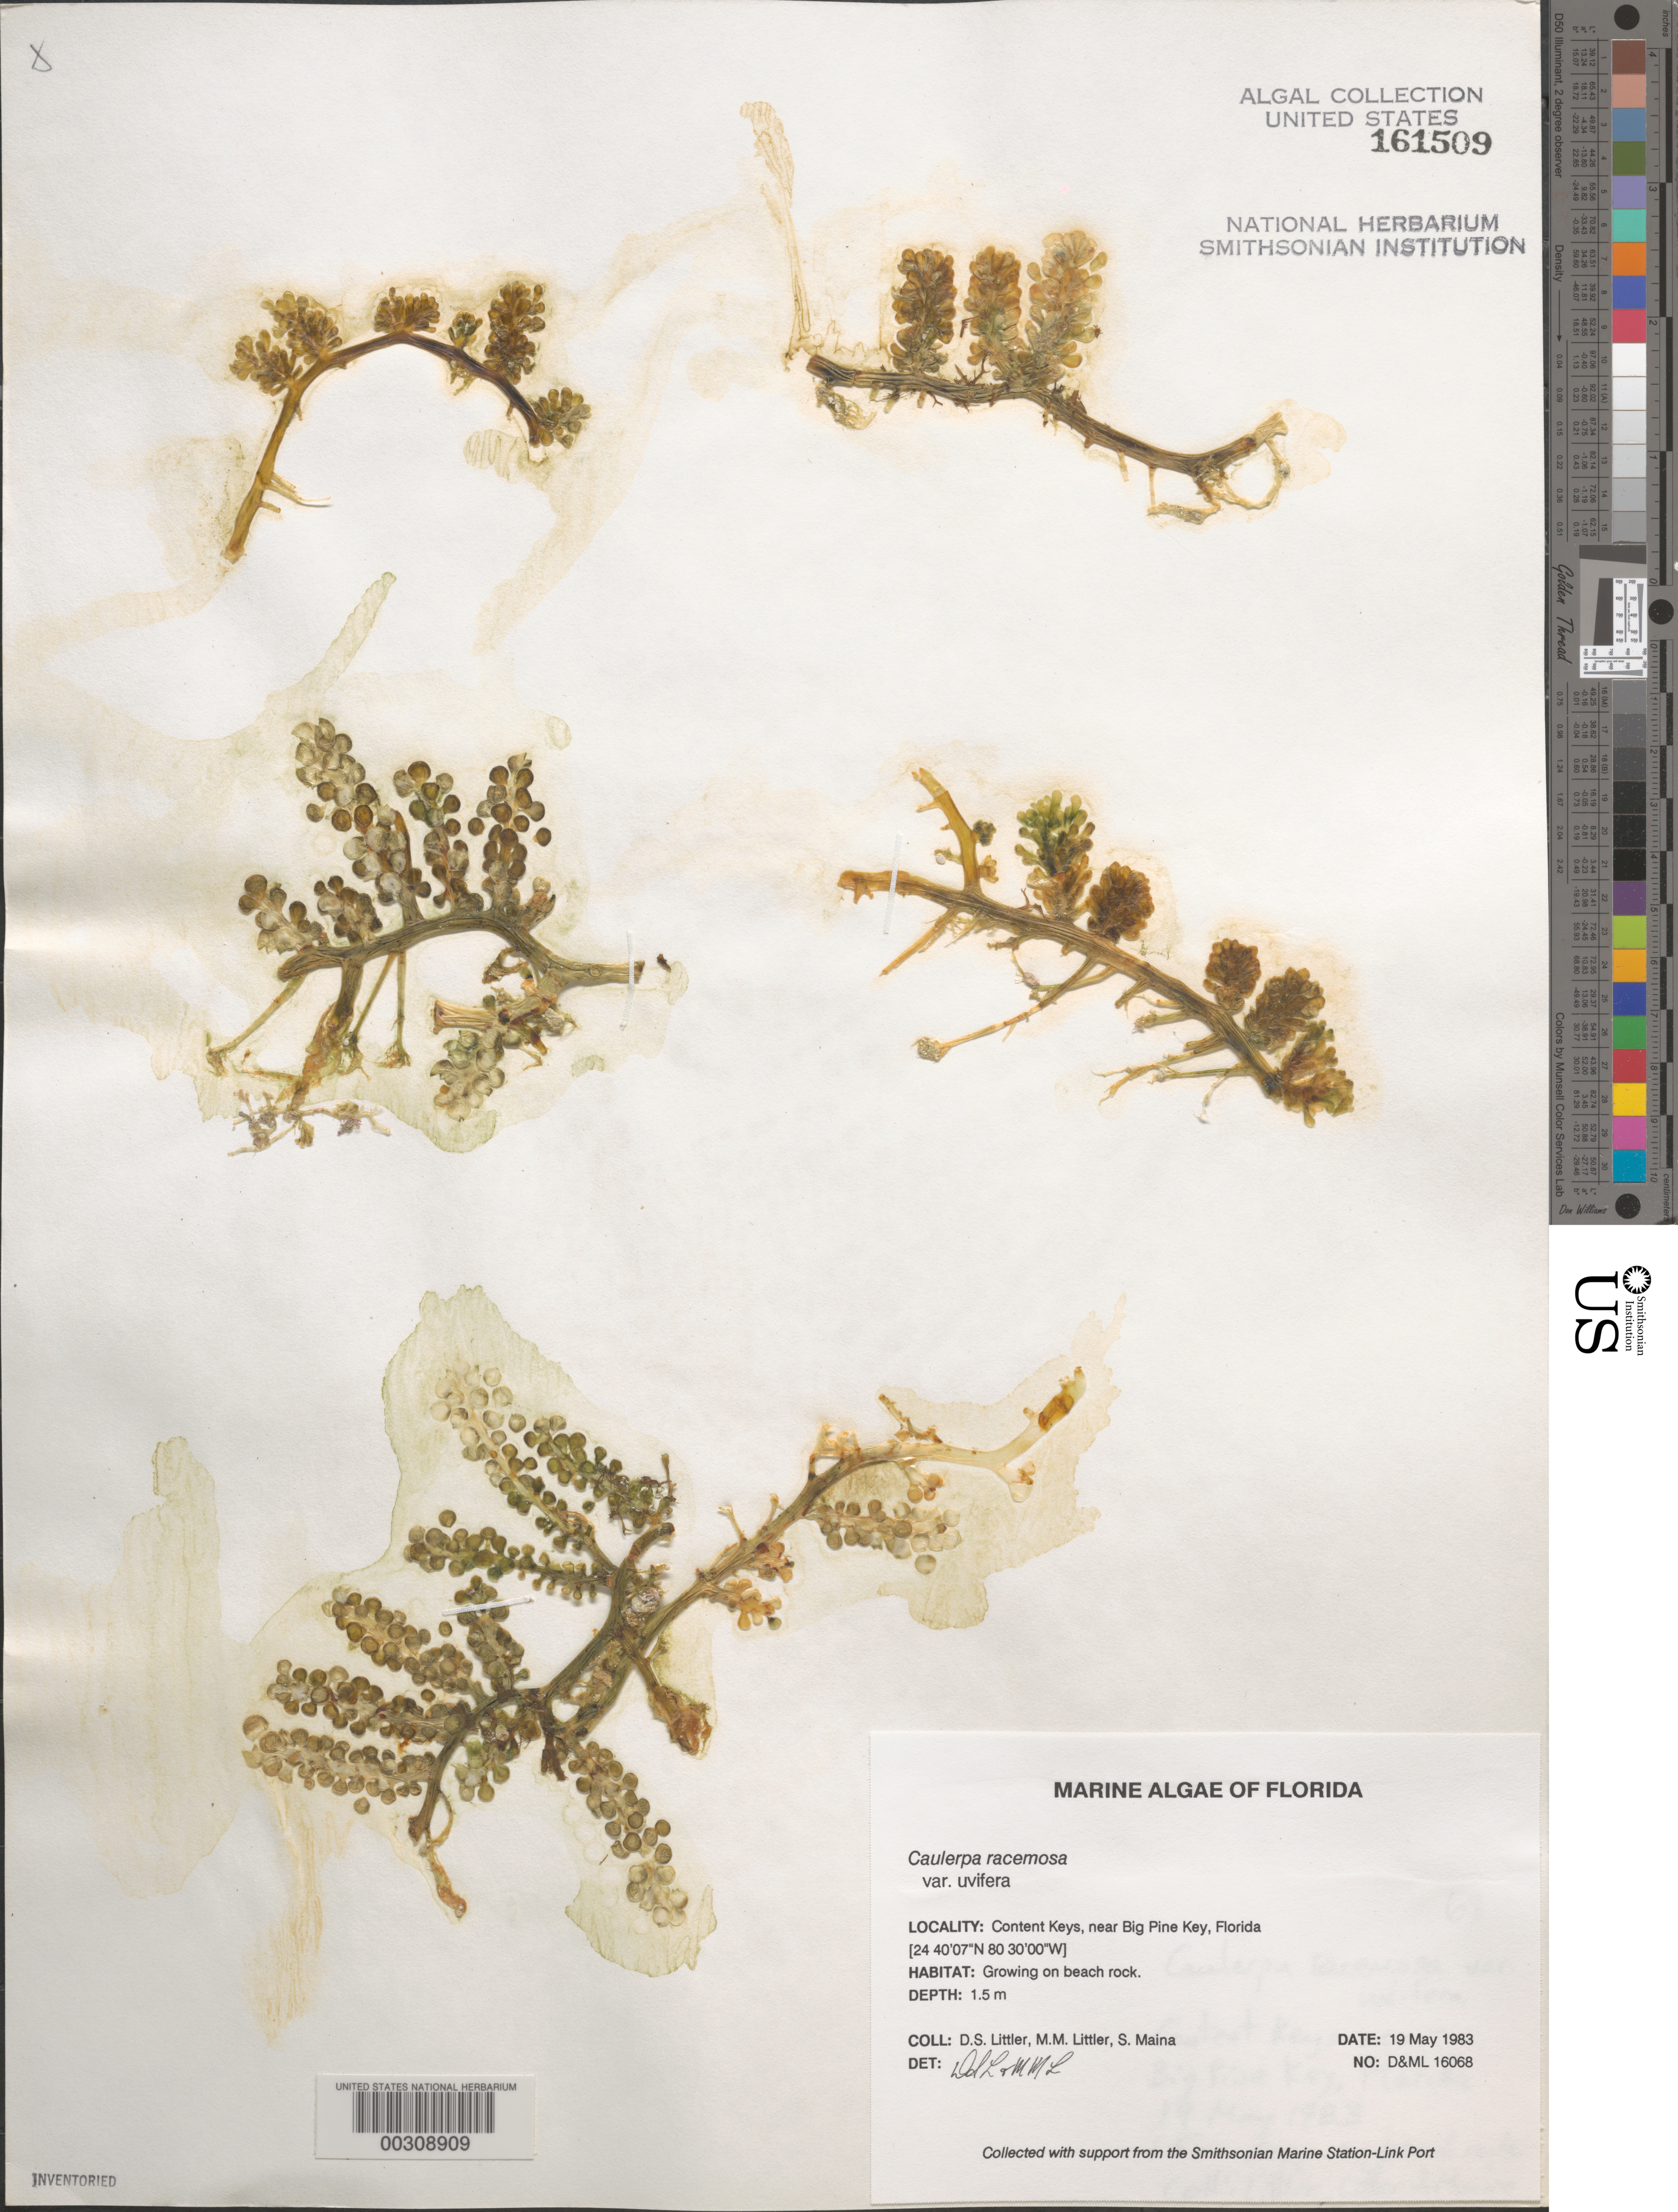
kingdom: Plantae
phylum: Chlorophyta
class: Ulvophyceae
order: Bryopsidales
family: Caulerpaceae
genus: Caulerpa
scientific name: Caulerpa racemosa var. uvifera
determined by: Littler, D. S.; Littler, M. M.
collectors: D. S. Littler, M. M. Littler & S. Maina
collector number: D&ML 16068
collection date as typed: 19 May 1983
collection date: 1983-05-19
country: United States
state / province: Florida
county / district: Monroe County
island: Content Keys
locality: Near Big Pine Key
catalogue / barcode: US 161509